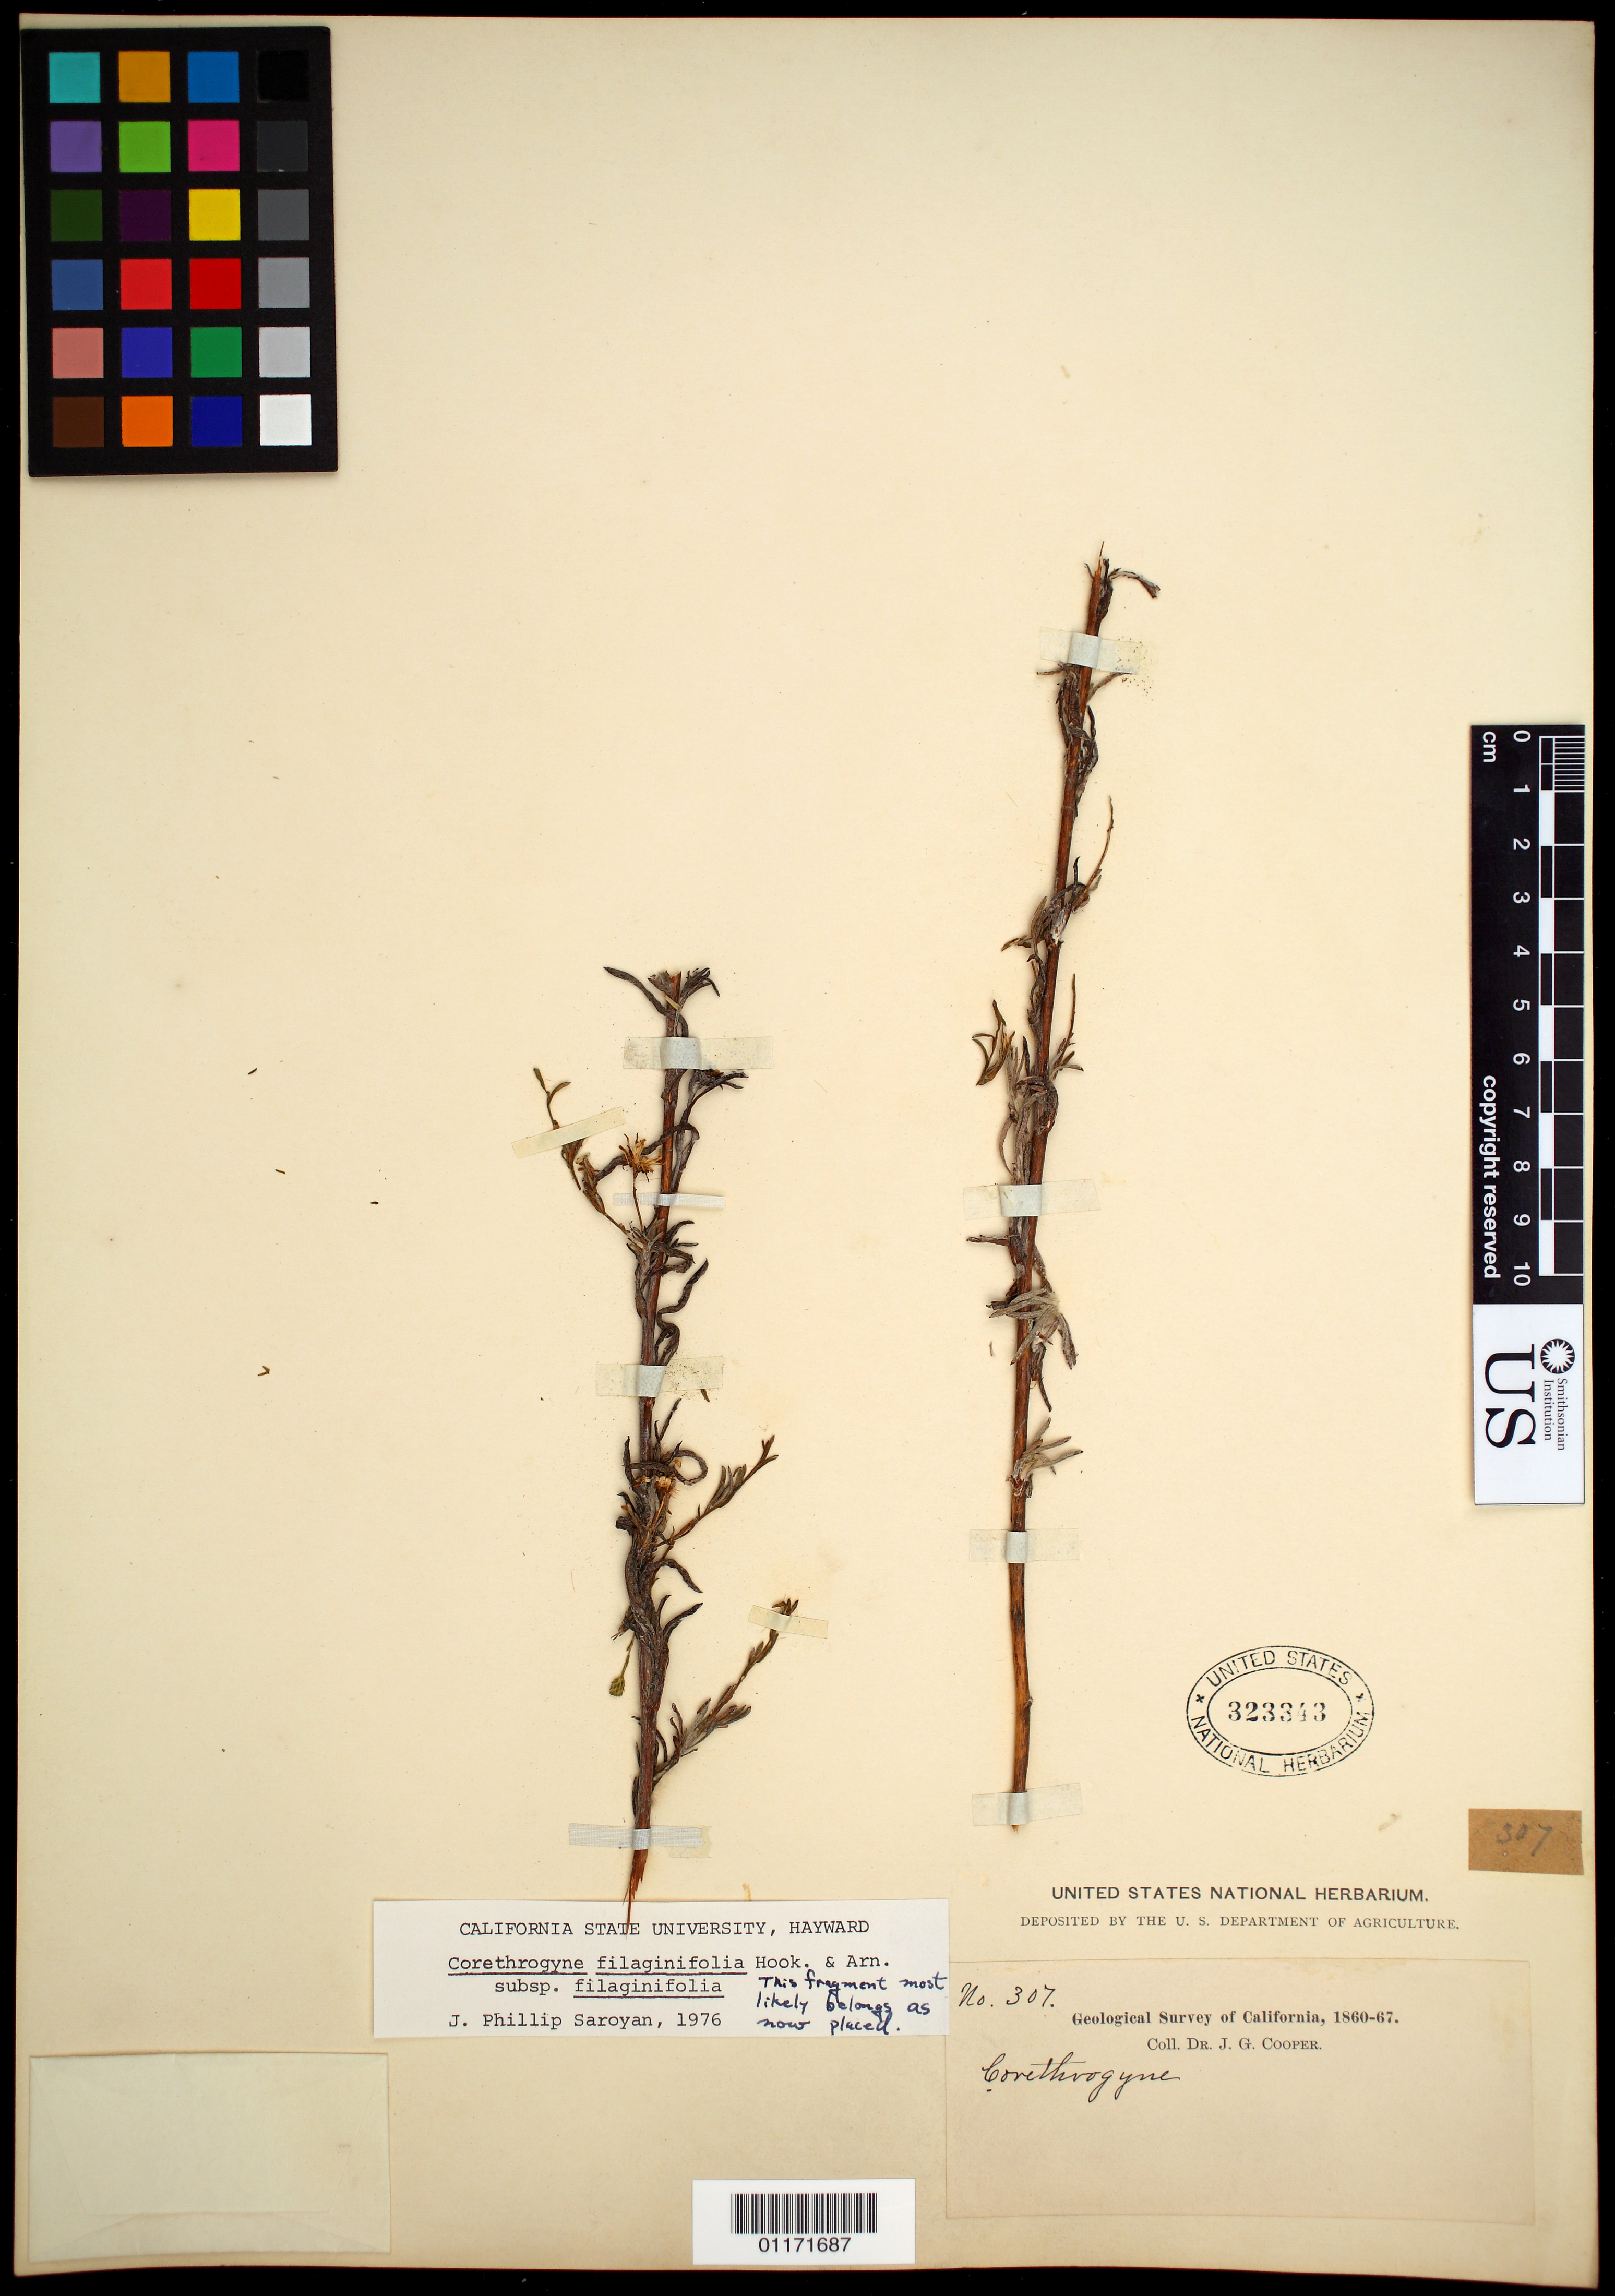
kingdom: Plantae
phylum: Tracheophyta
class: Magnoliopsida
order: Asterales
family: Asteraceae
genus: Corethrogyne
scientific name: Corethrogyne filaginifolia var. filaginifolia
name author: (Hook.) Nutt.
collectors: J. G. Cooper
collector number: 307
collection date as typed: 1860 to -- --- 1867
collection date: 1860/1867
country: United States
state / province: California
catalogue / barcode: US 323343